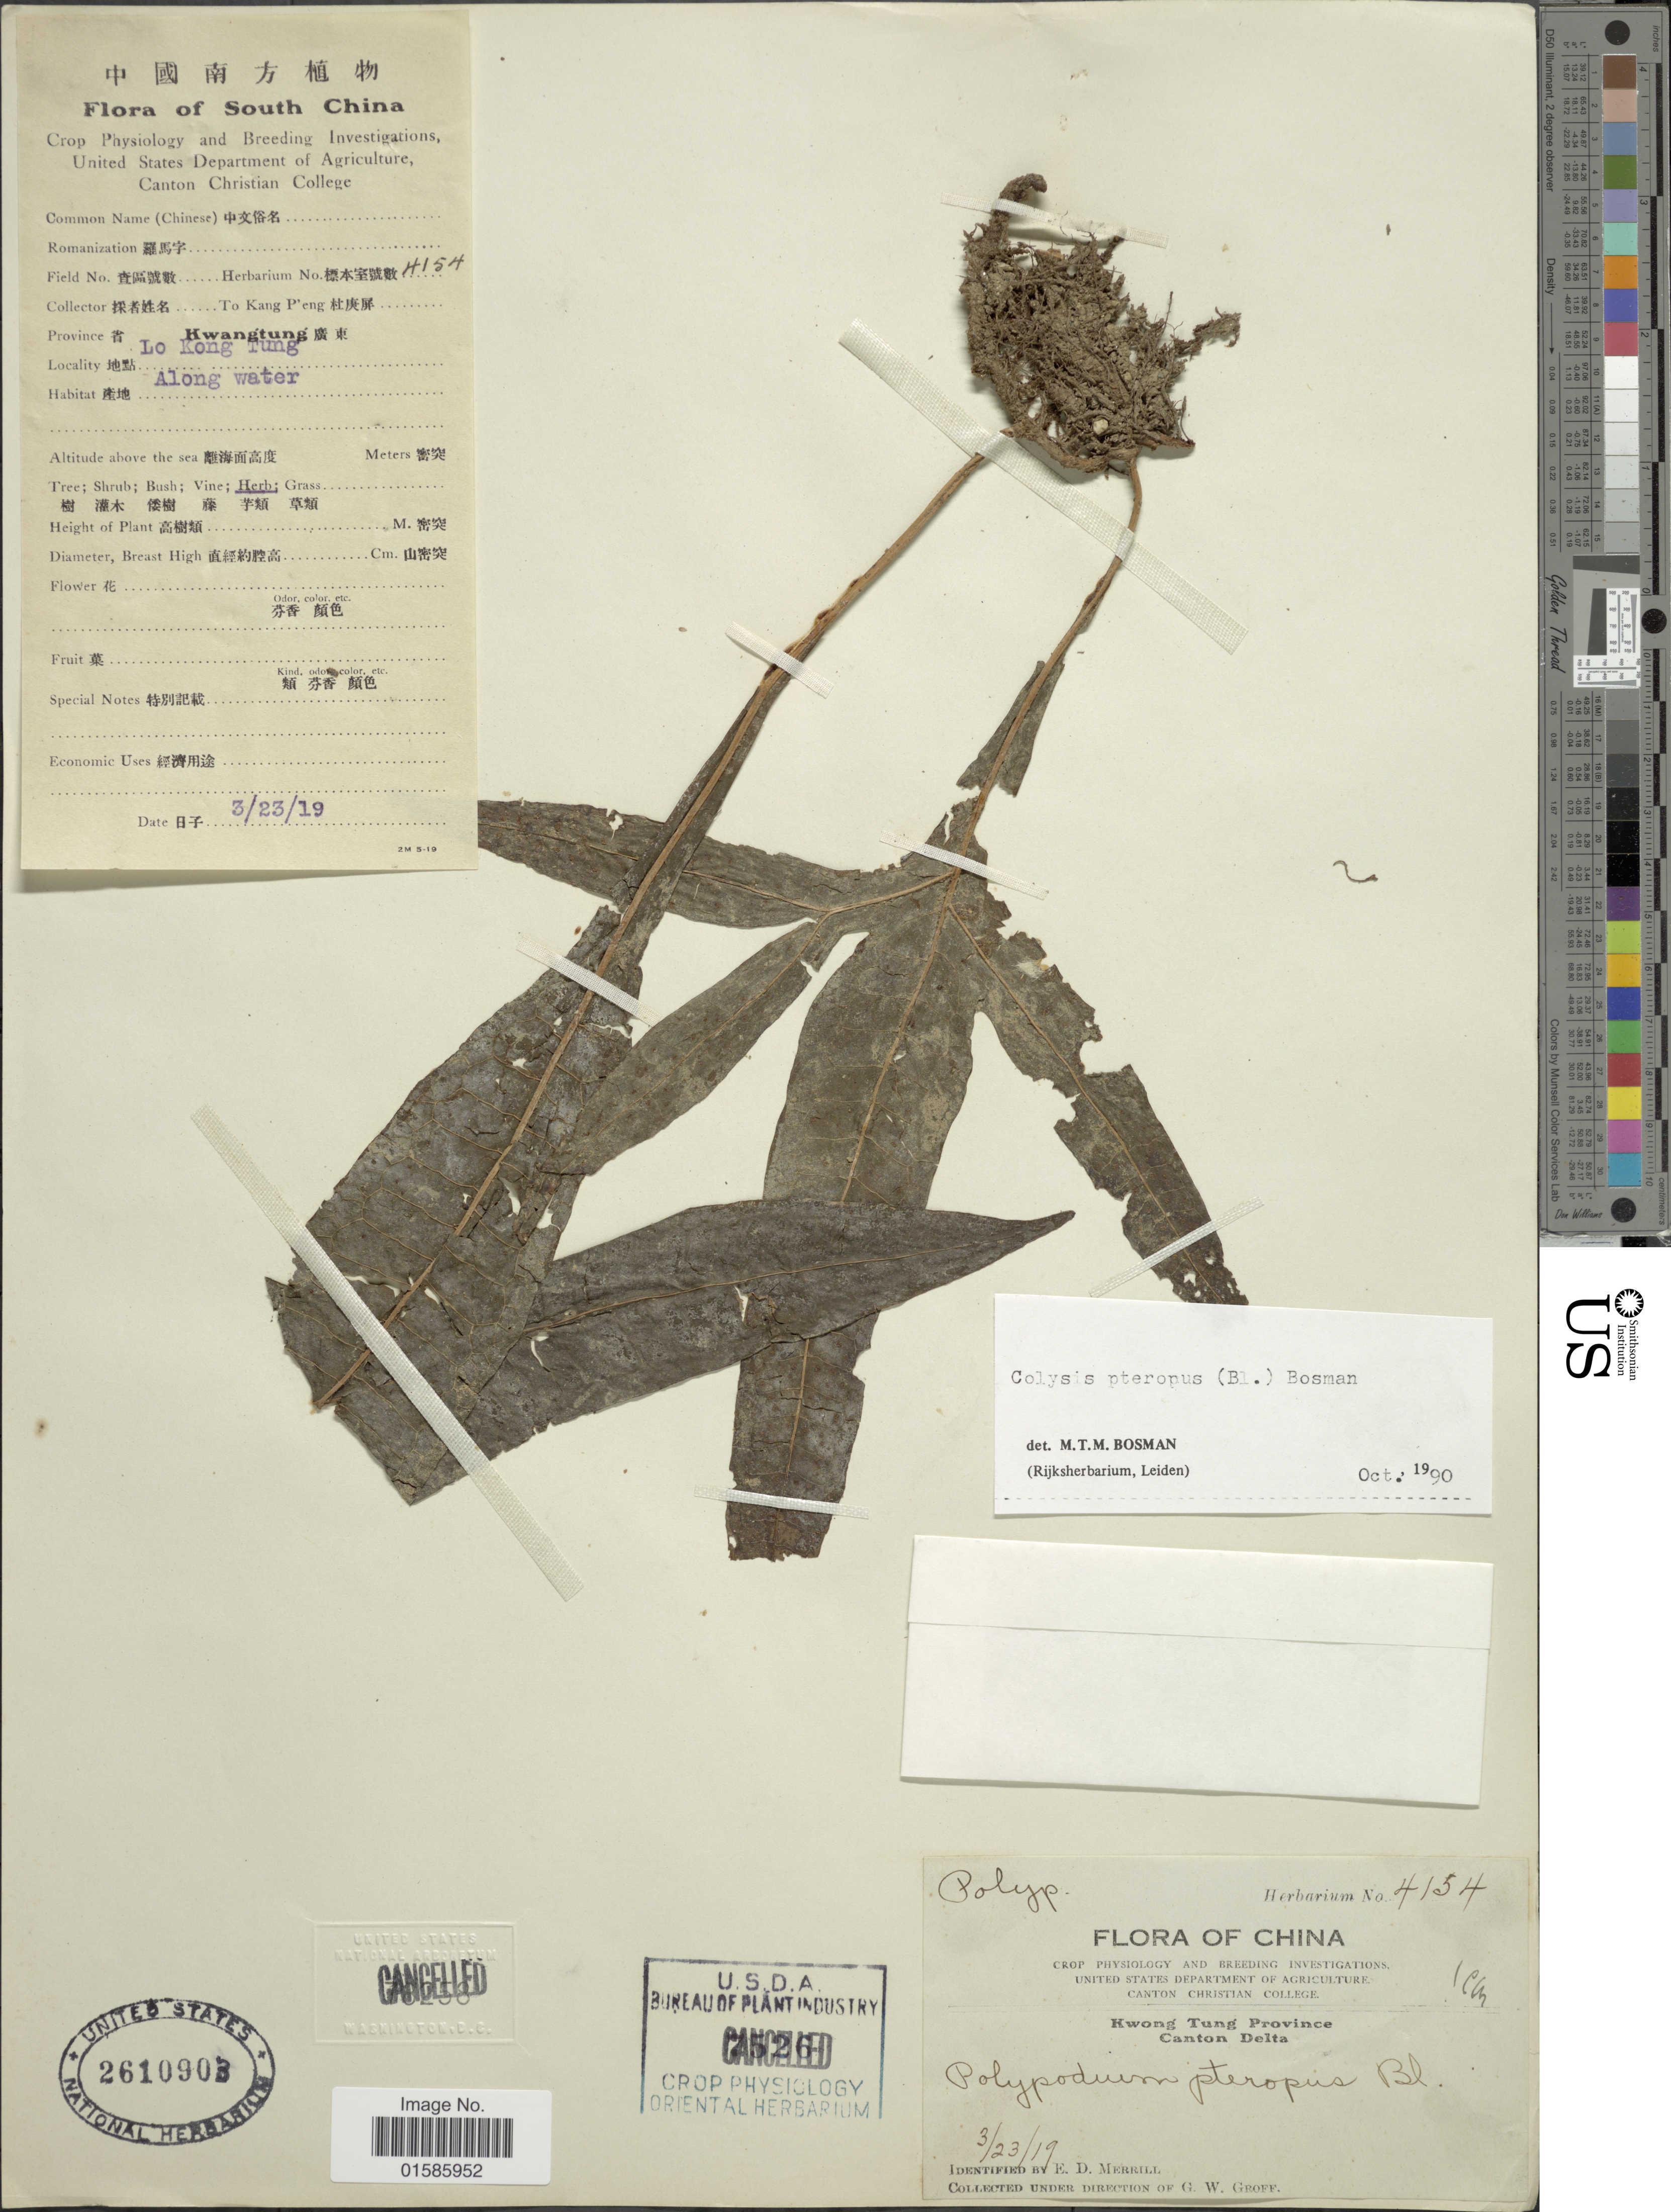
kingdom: Plantae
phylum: Tracheophyta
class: Polypodiopsida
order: Polypodiales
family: Polypodiaceae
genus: Microsorum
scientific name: Microsorum pteropus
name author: (Blume) Copel.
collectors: T. K. P'eng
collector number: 4154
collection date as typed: Transcribed d/m/y: 23/3/19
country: China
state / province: Guangdong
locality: South China, Province Kwangtung, Lo Kong Tung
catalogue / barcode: US 2610903